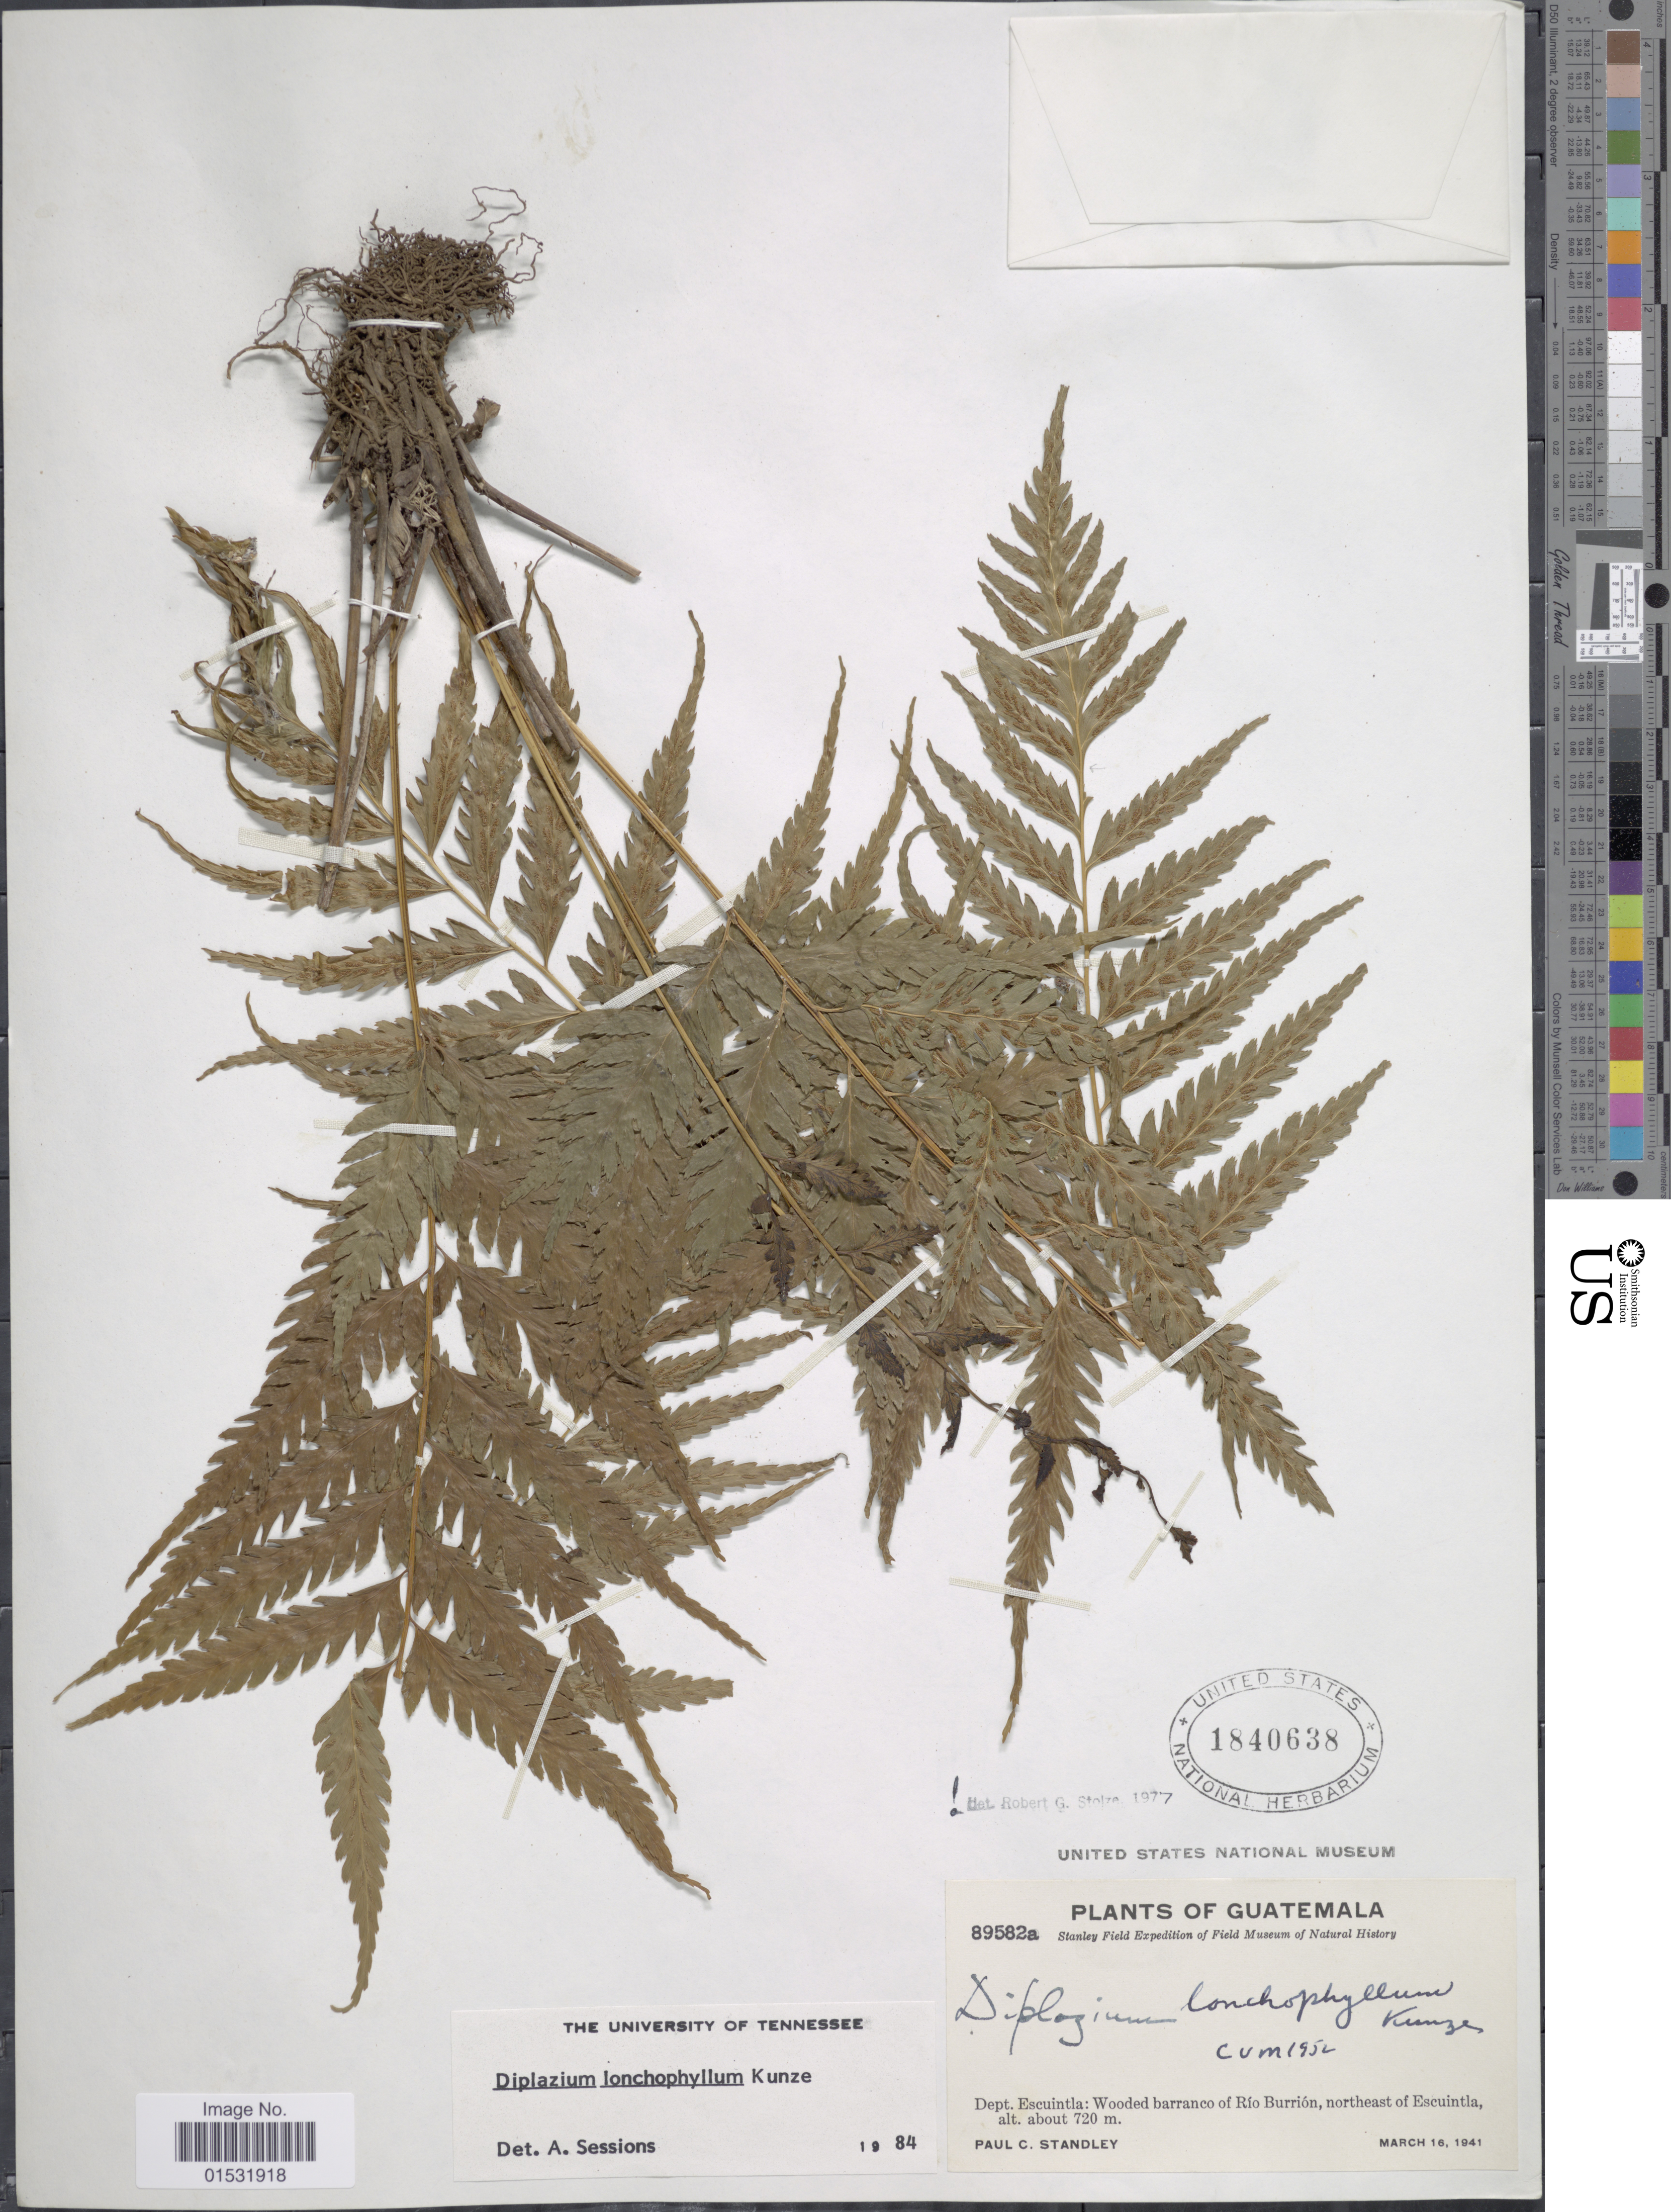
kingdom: Plantae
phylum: Tracheophyta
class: Polypodiopsida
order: Polypodiales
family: Athyriaceae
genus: Diplazium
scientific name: Diplazium lonchophyllum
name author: Kunze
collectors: P. C. Standley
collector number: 89582a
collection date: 1941-03-16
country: Guatemala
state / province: Escuintla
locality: Wooded barranco of Río Burrión, northeast of Escuintla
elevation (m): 720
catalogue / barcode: US 1840638